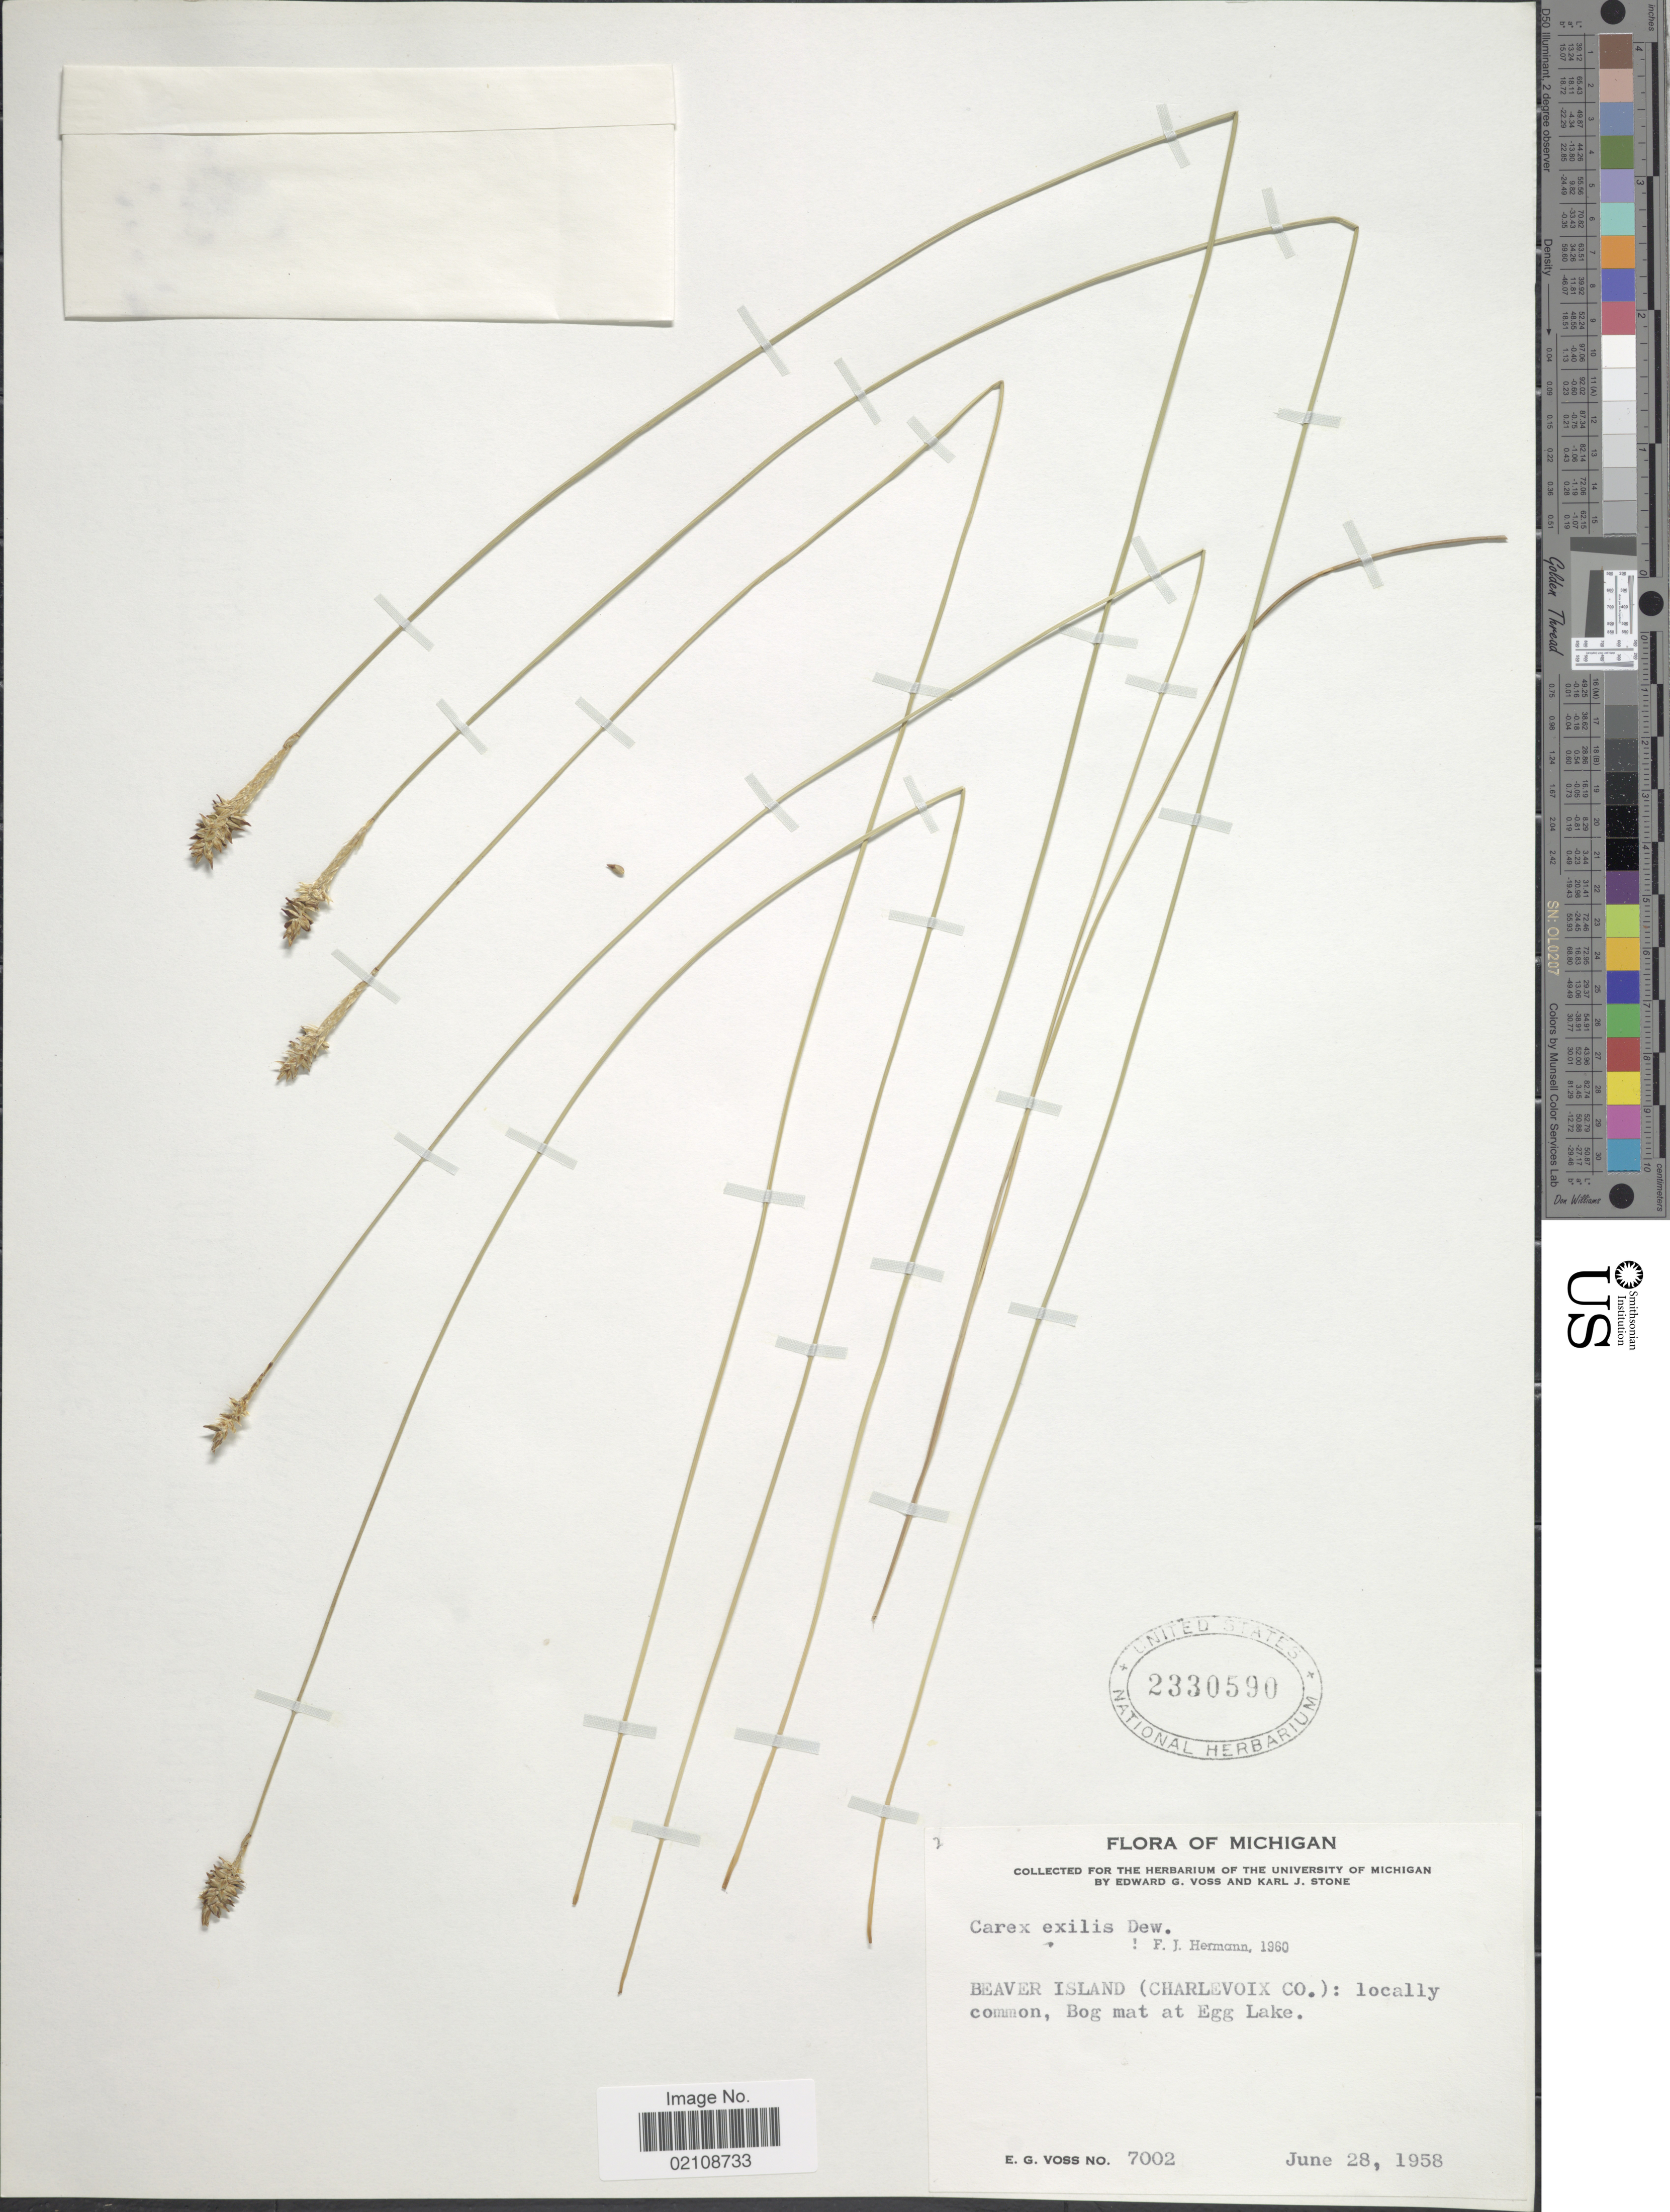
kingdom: Plantae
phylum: Tracheophyta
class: Liliopsida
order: Poales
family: Cyperaceae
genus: Carex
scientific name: Carex exilis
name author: Dewey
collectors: E. G. Voss & K. J. Stone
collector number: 7002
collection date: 1958-06-28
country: United States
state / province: Michigan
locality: Beaver Island (Charlevoix Co.): Bog mat at Egg Lake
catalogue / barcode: US 2330590